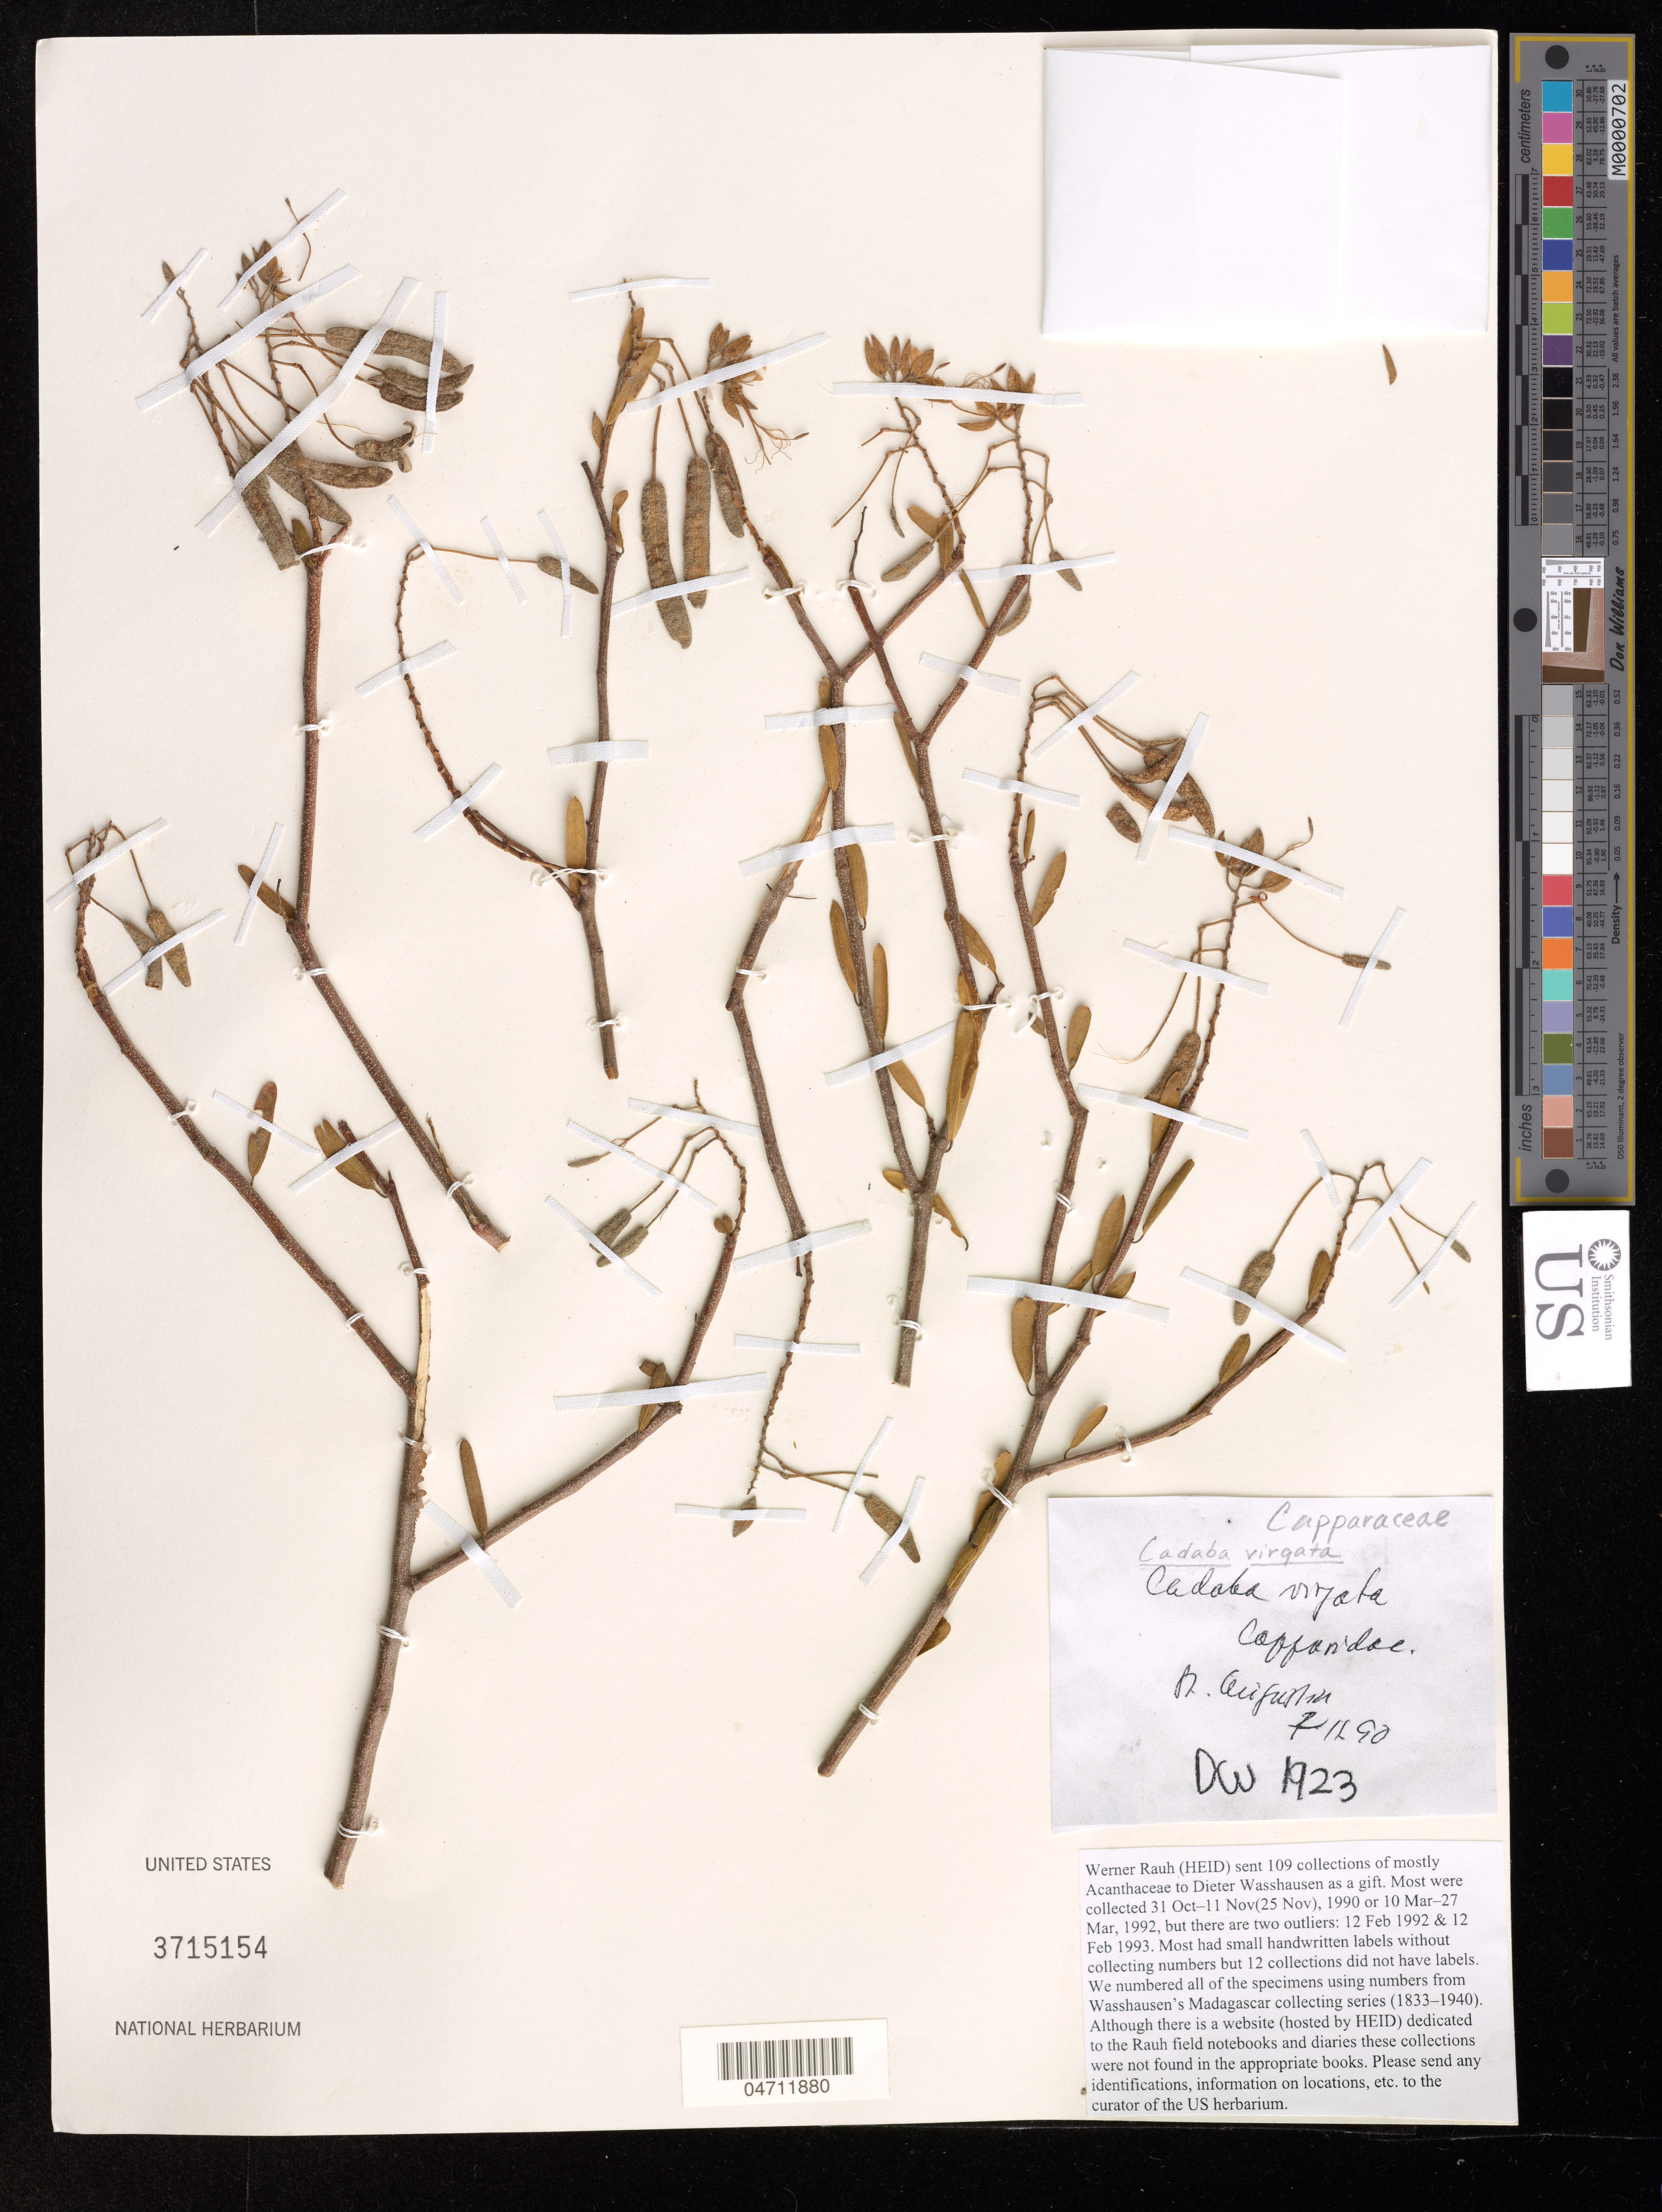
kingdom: Plantae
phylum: Tracheophyta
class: Magnoliopsida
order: Brassicales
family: Capparaceae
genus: Cadaba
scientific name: Cadaba virgata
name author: Bojer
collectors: W. Rauh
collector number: DW 1923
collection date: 1990-11-07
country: Madagascar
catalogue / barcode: US 3715154